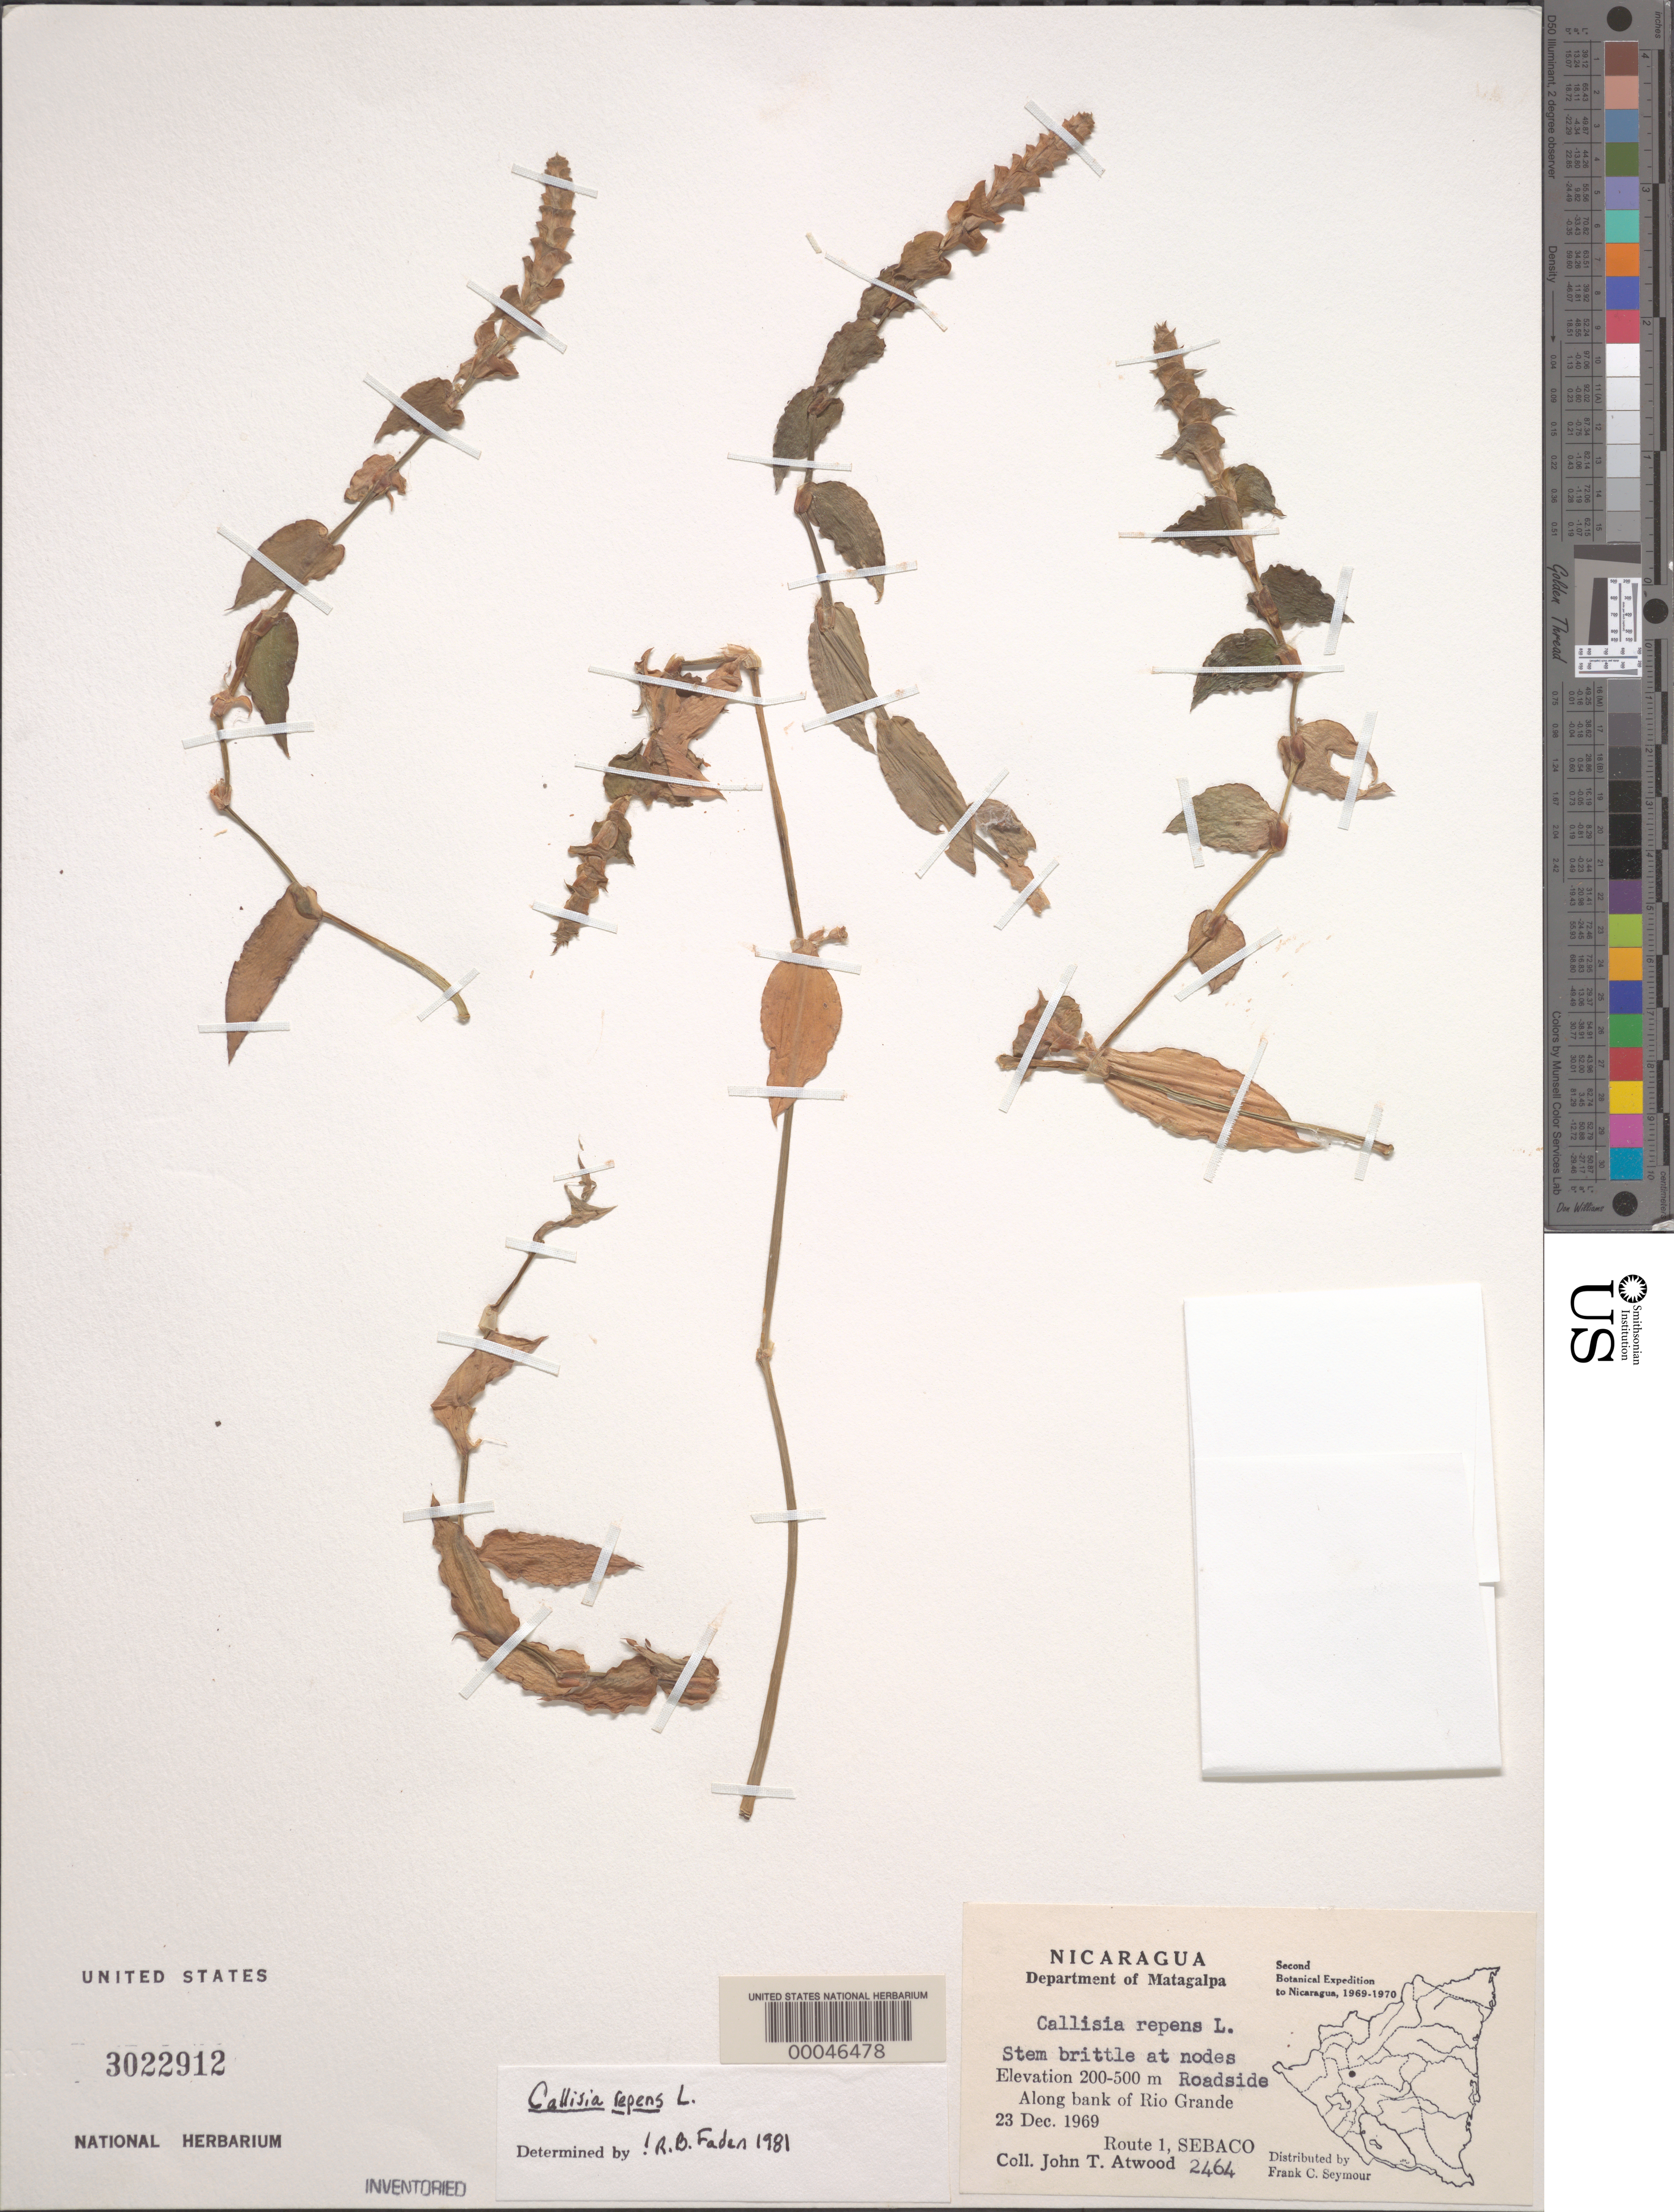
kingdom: Plantae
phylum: Tracheophyta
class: Liliopsida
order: Commelinales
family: Commelinaceae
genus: Callisia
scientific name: Callisia repens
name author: (Jacq.) L.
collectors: J. T. Atwood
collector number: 2464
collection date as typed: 23 Dec 1969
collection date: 1969-12-23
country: Nicaragua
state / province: Matagalpa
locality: Sebaco, rio grande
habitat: Roadside bank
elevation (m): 200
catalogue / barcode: US 3022912